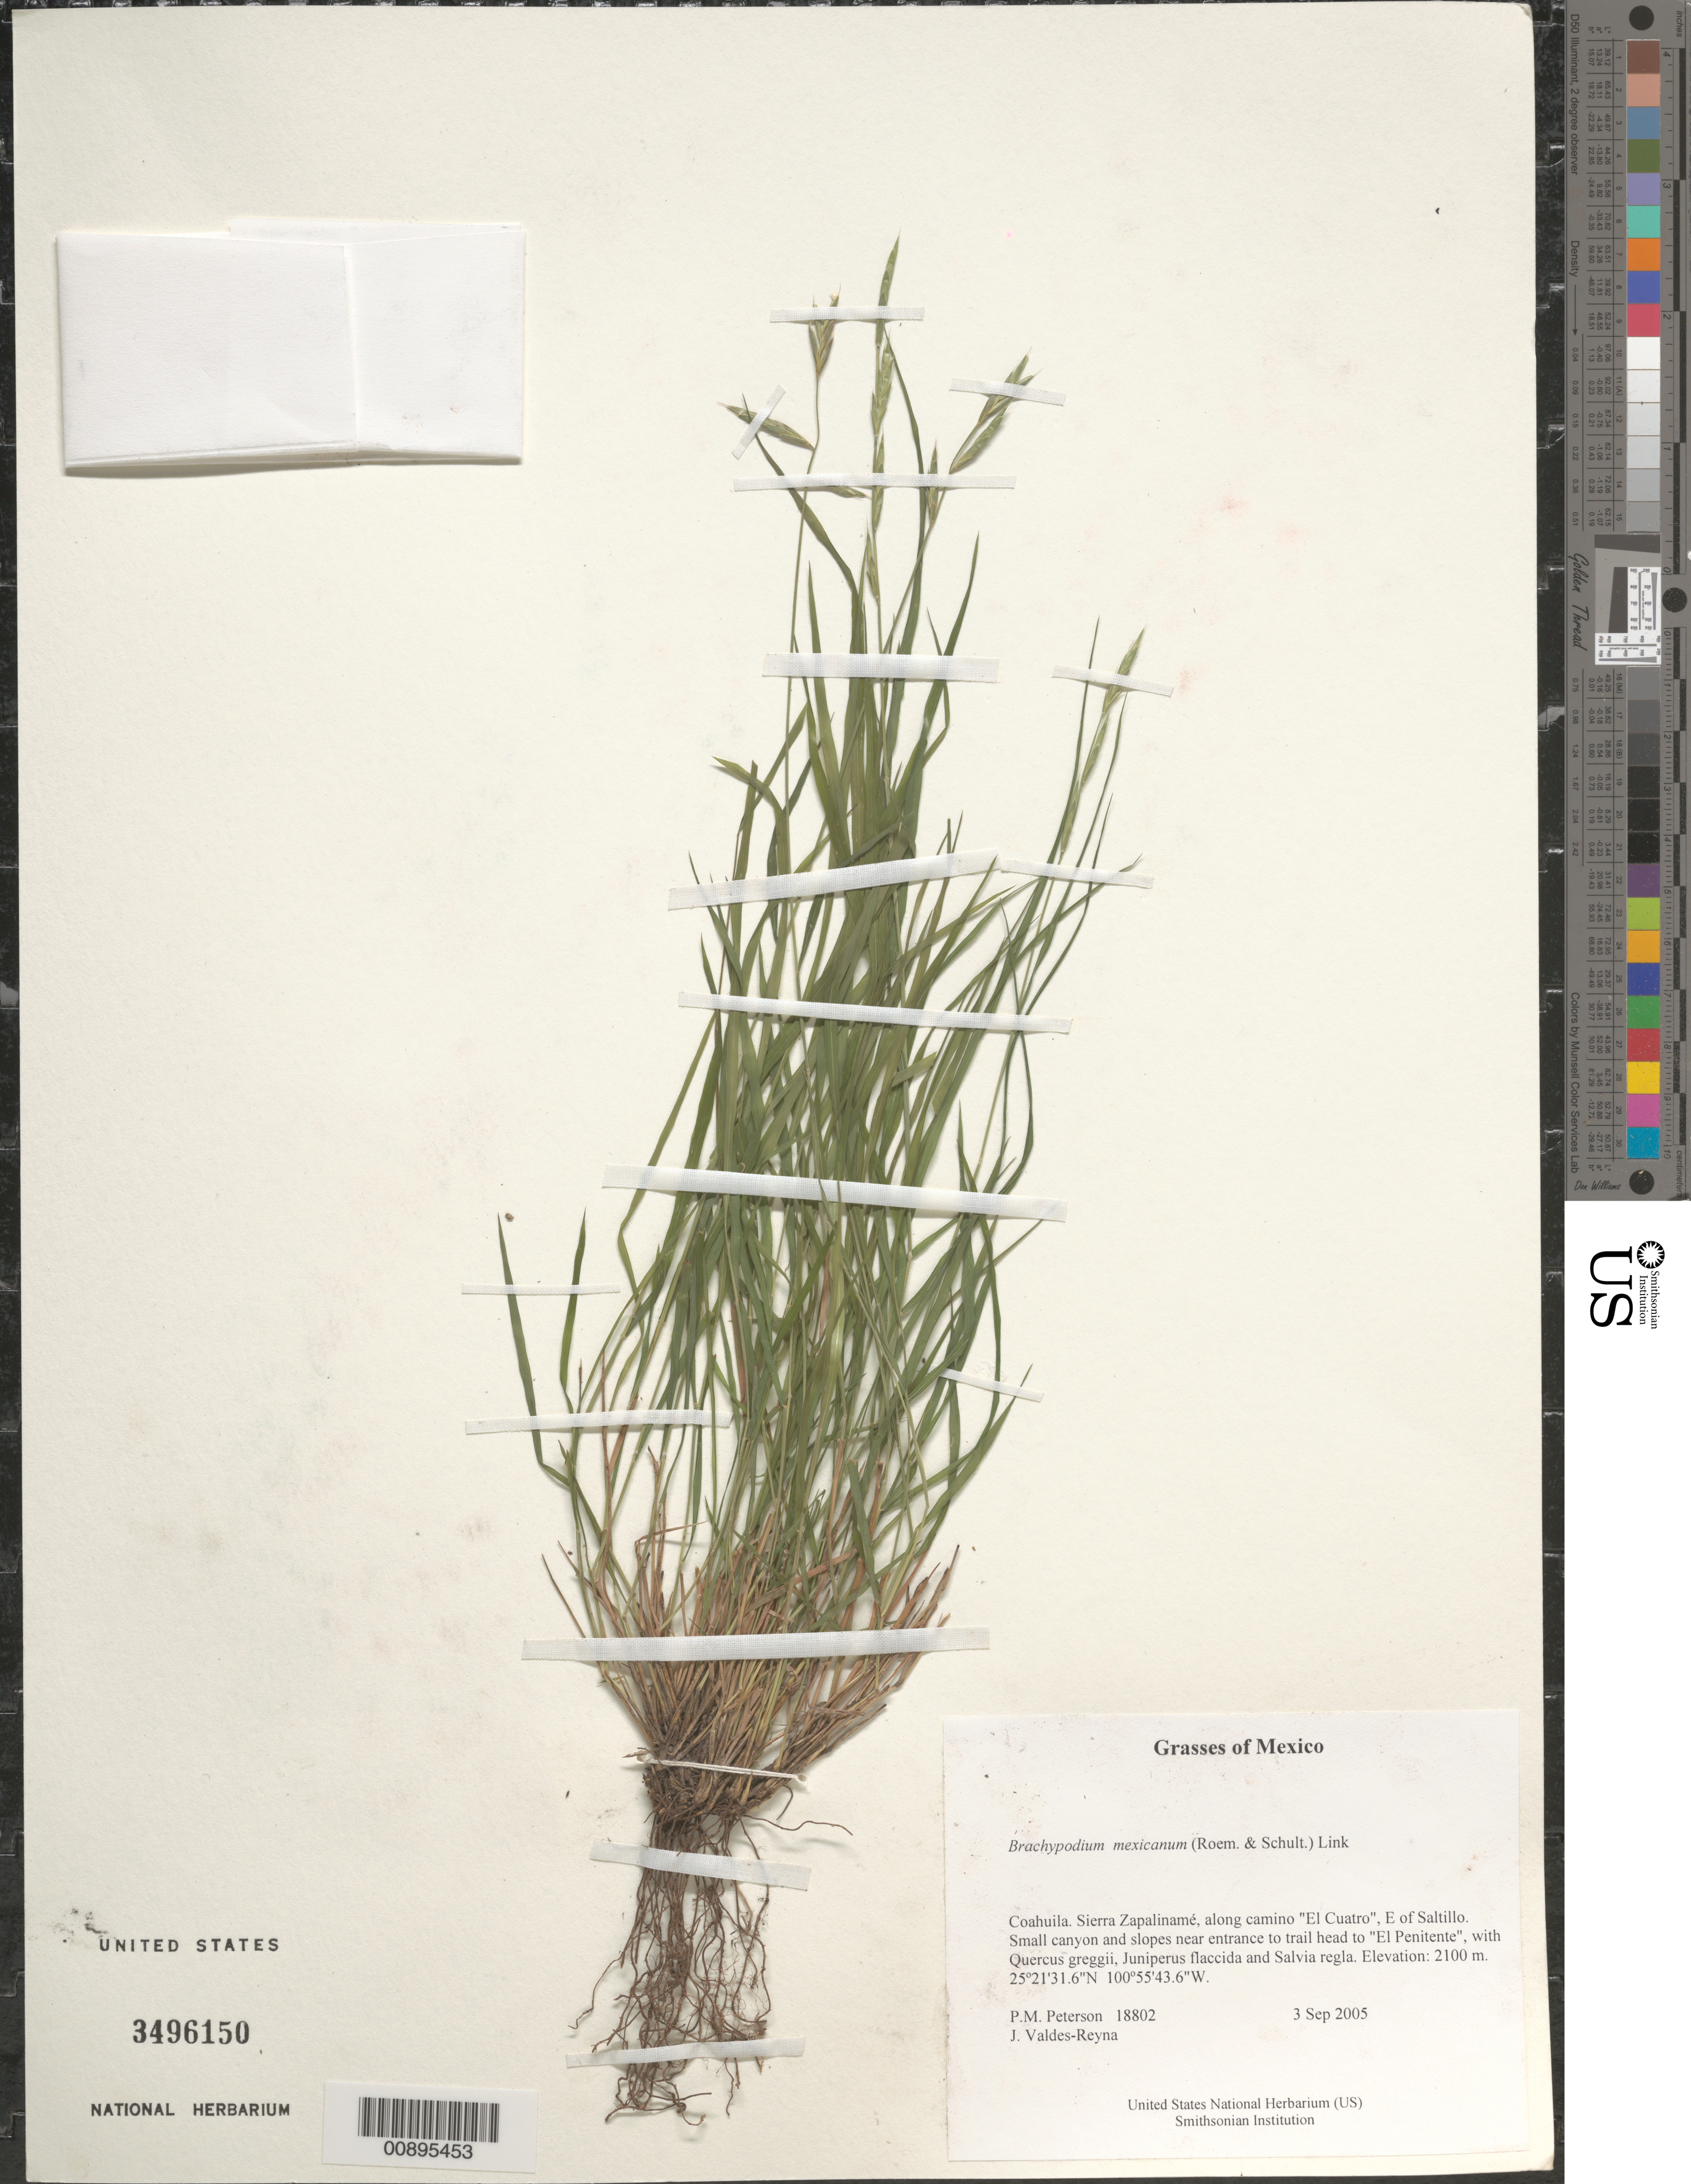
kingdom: Plantae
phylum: Tracheophyta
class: Liliopsida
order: Poales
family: Poaceae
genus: Brachypodium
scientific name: Brachypodium mexicanum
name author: (Roem. & Schult.) Link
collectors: P. M. Peterson & J. Valdés-Reyna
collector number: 18802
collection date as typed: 03 Sep 2005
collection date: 2005-09-03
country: Mexico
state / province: Coahuila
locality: Sierra Zapalinamé, along camino "El Cuatro", E of Saltillo. Small canyon and slopes near entrance to trail head to "El Penitente", with Quercus greggii, Juniperus flaccida and Salvia regla.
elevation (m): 2100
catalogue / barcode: US 3496150